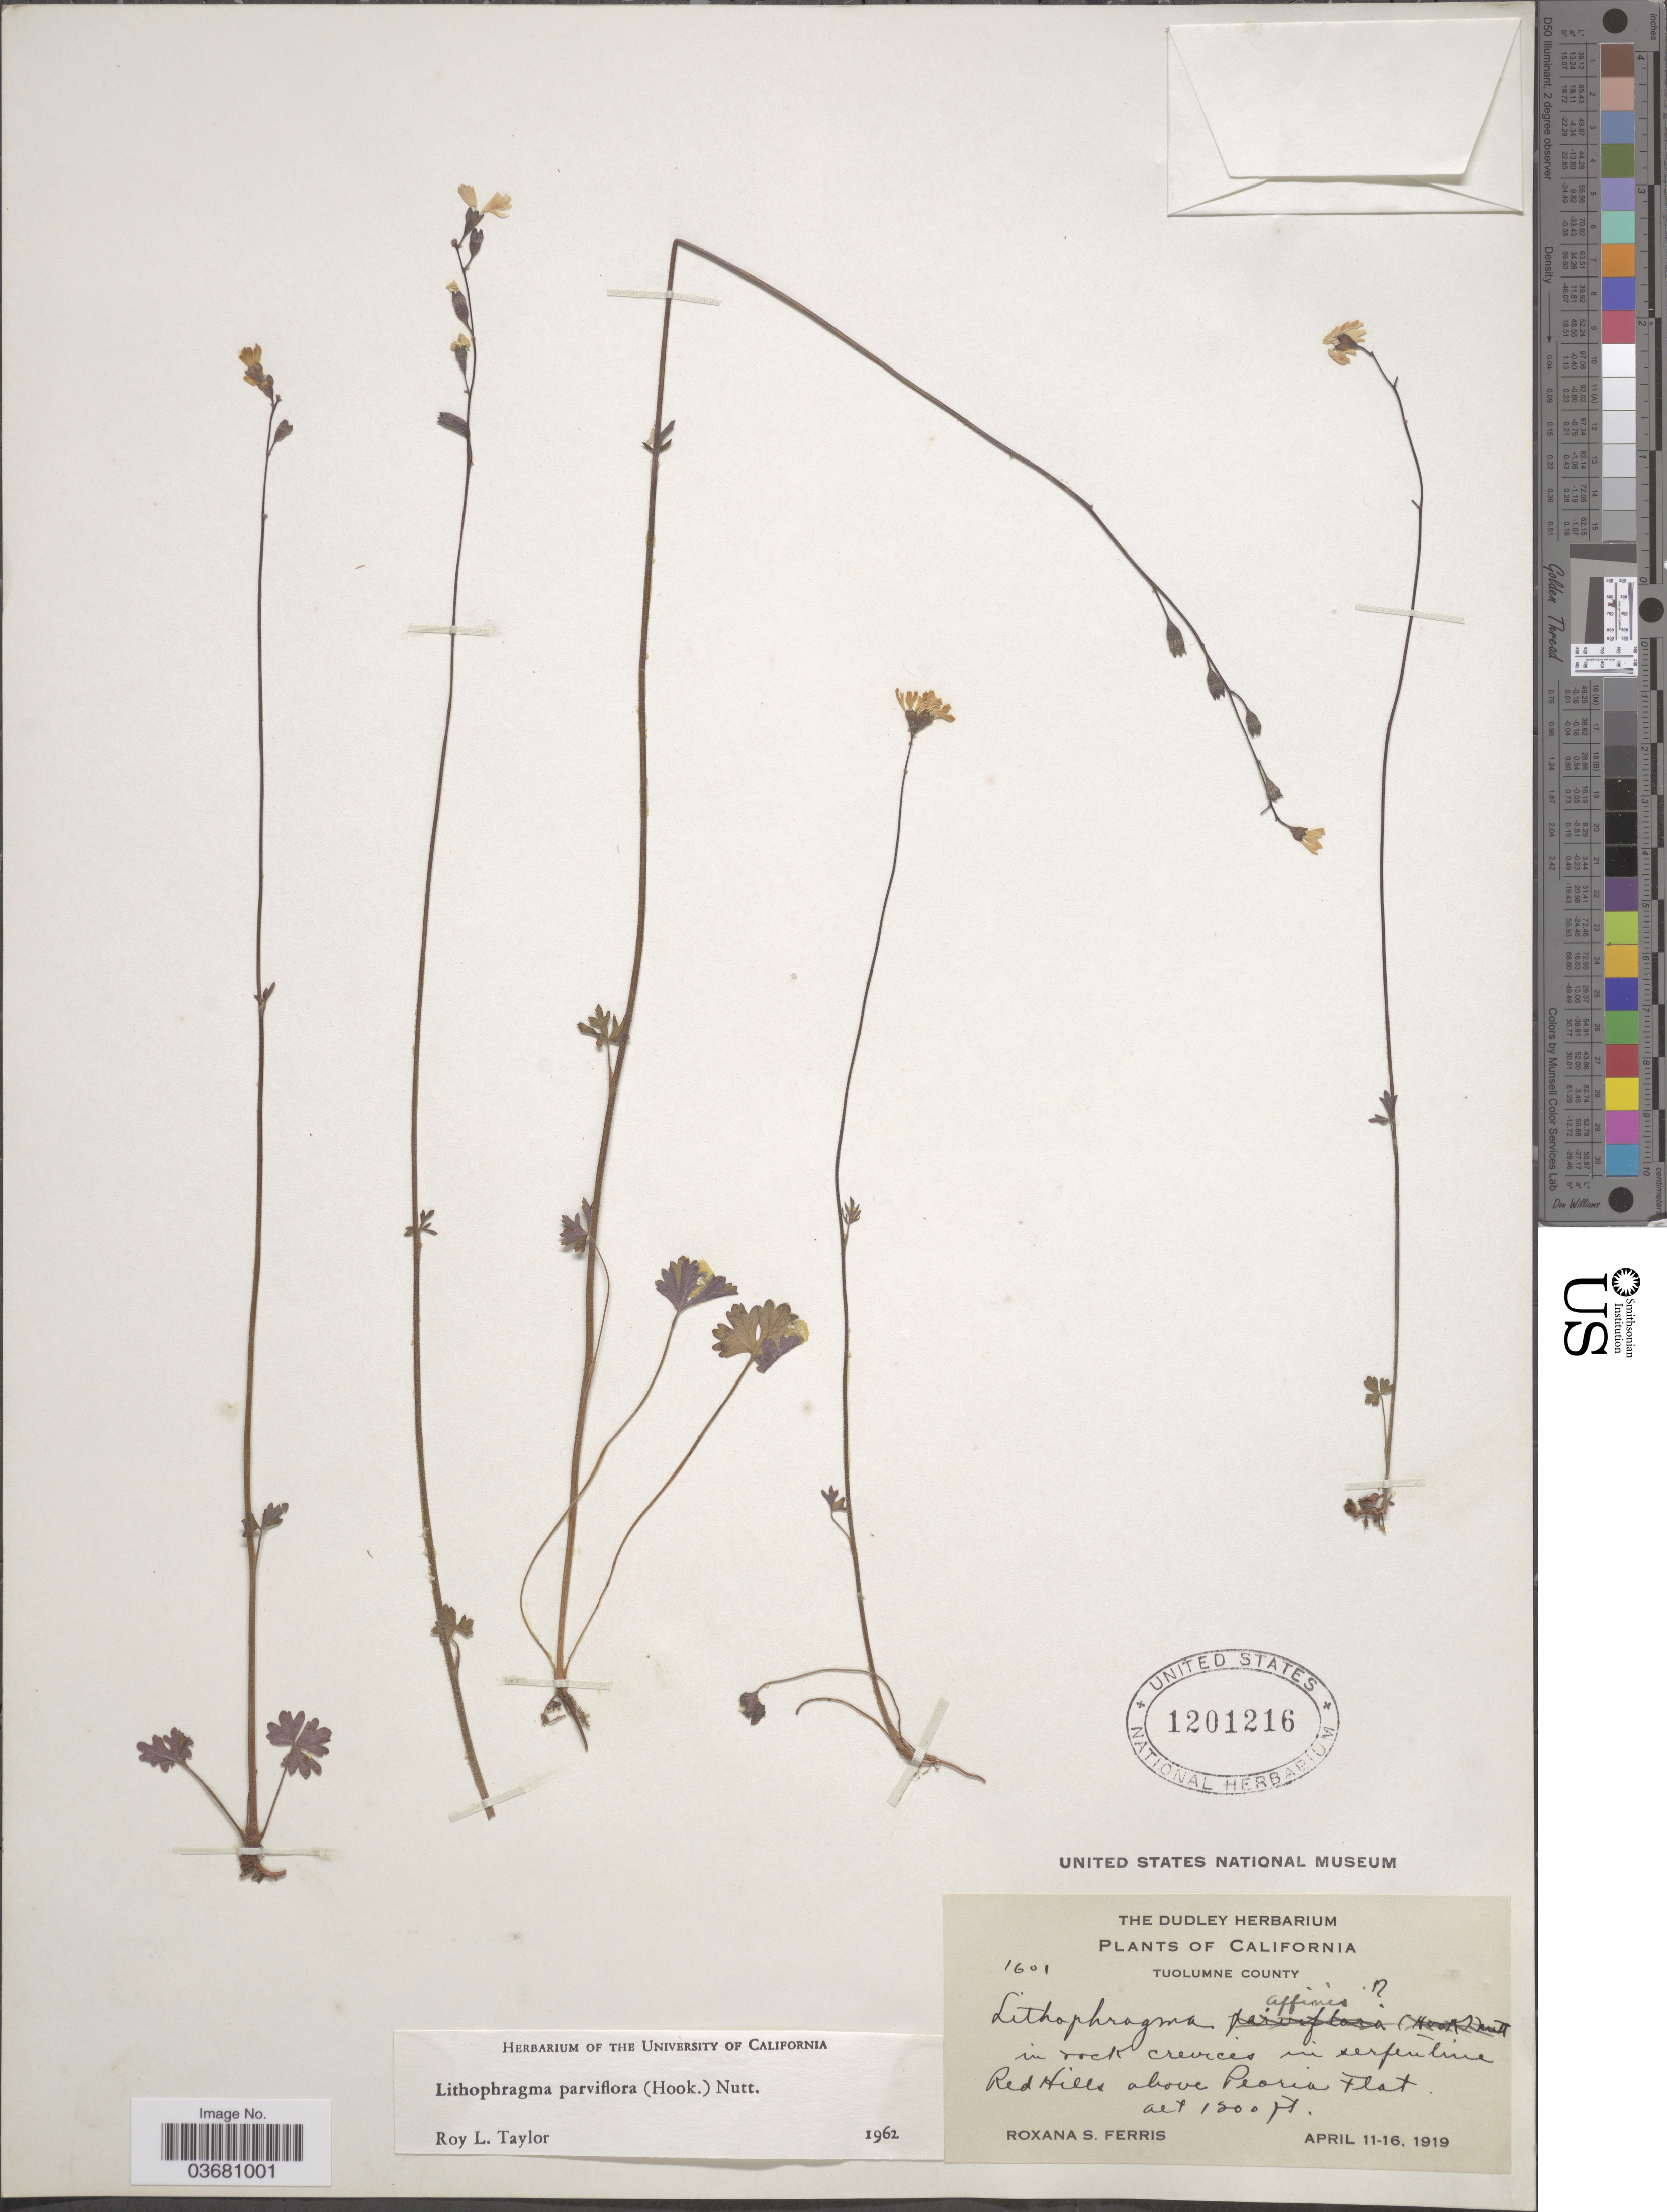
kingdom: Plantae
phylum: Tracheophyta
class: Magnoliopsida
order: Saxifragales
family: Saxifragaceae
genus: Lithophragma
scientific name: Lithophragma parviflorum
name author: (Hook.) Nutt.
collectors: R. S. Ferris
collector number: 1601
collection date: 1919-04-11/1919-04-16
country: United States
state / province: California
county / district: Tuolumne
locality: Tuolumne County. Red Hills above Peoria Flat.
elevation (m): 366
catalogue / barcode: US 1201216